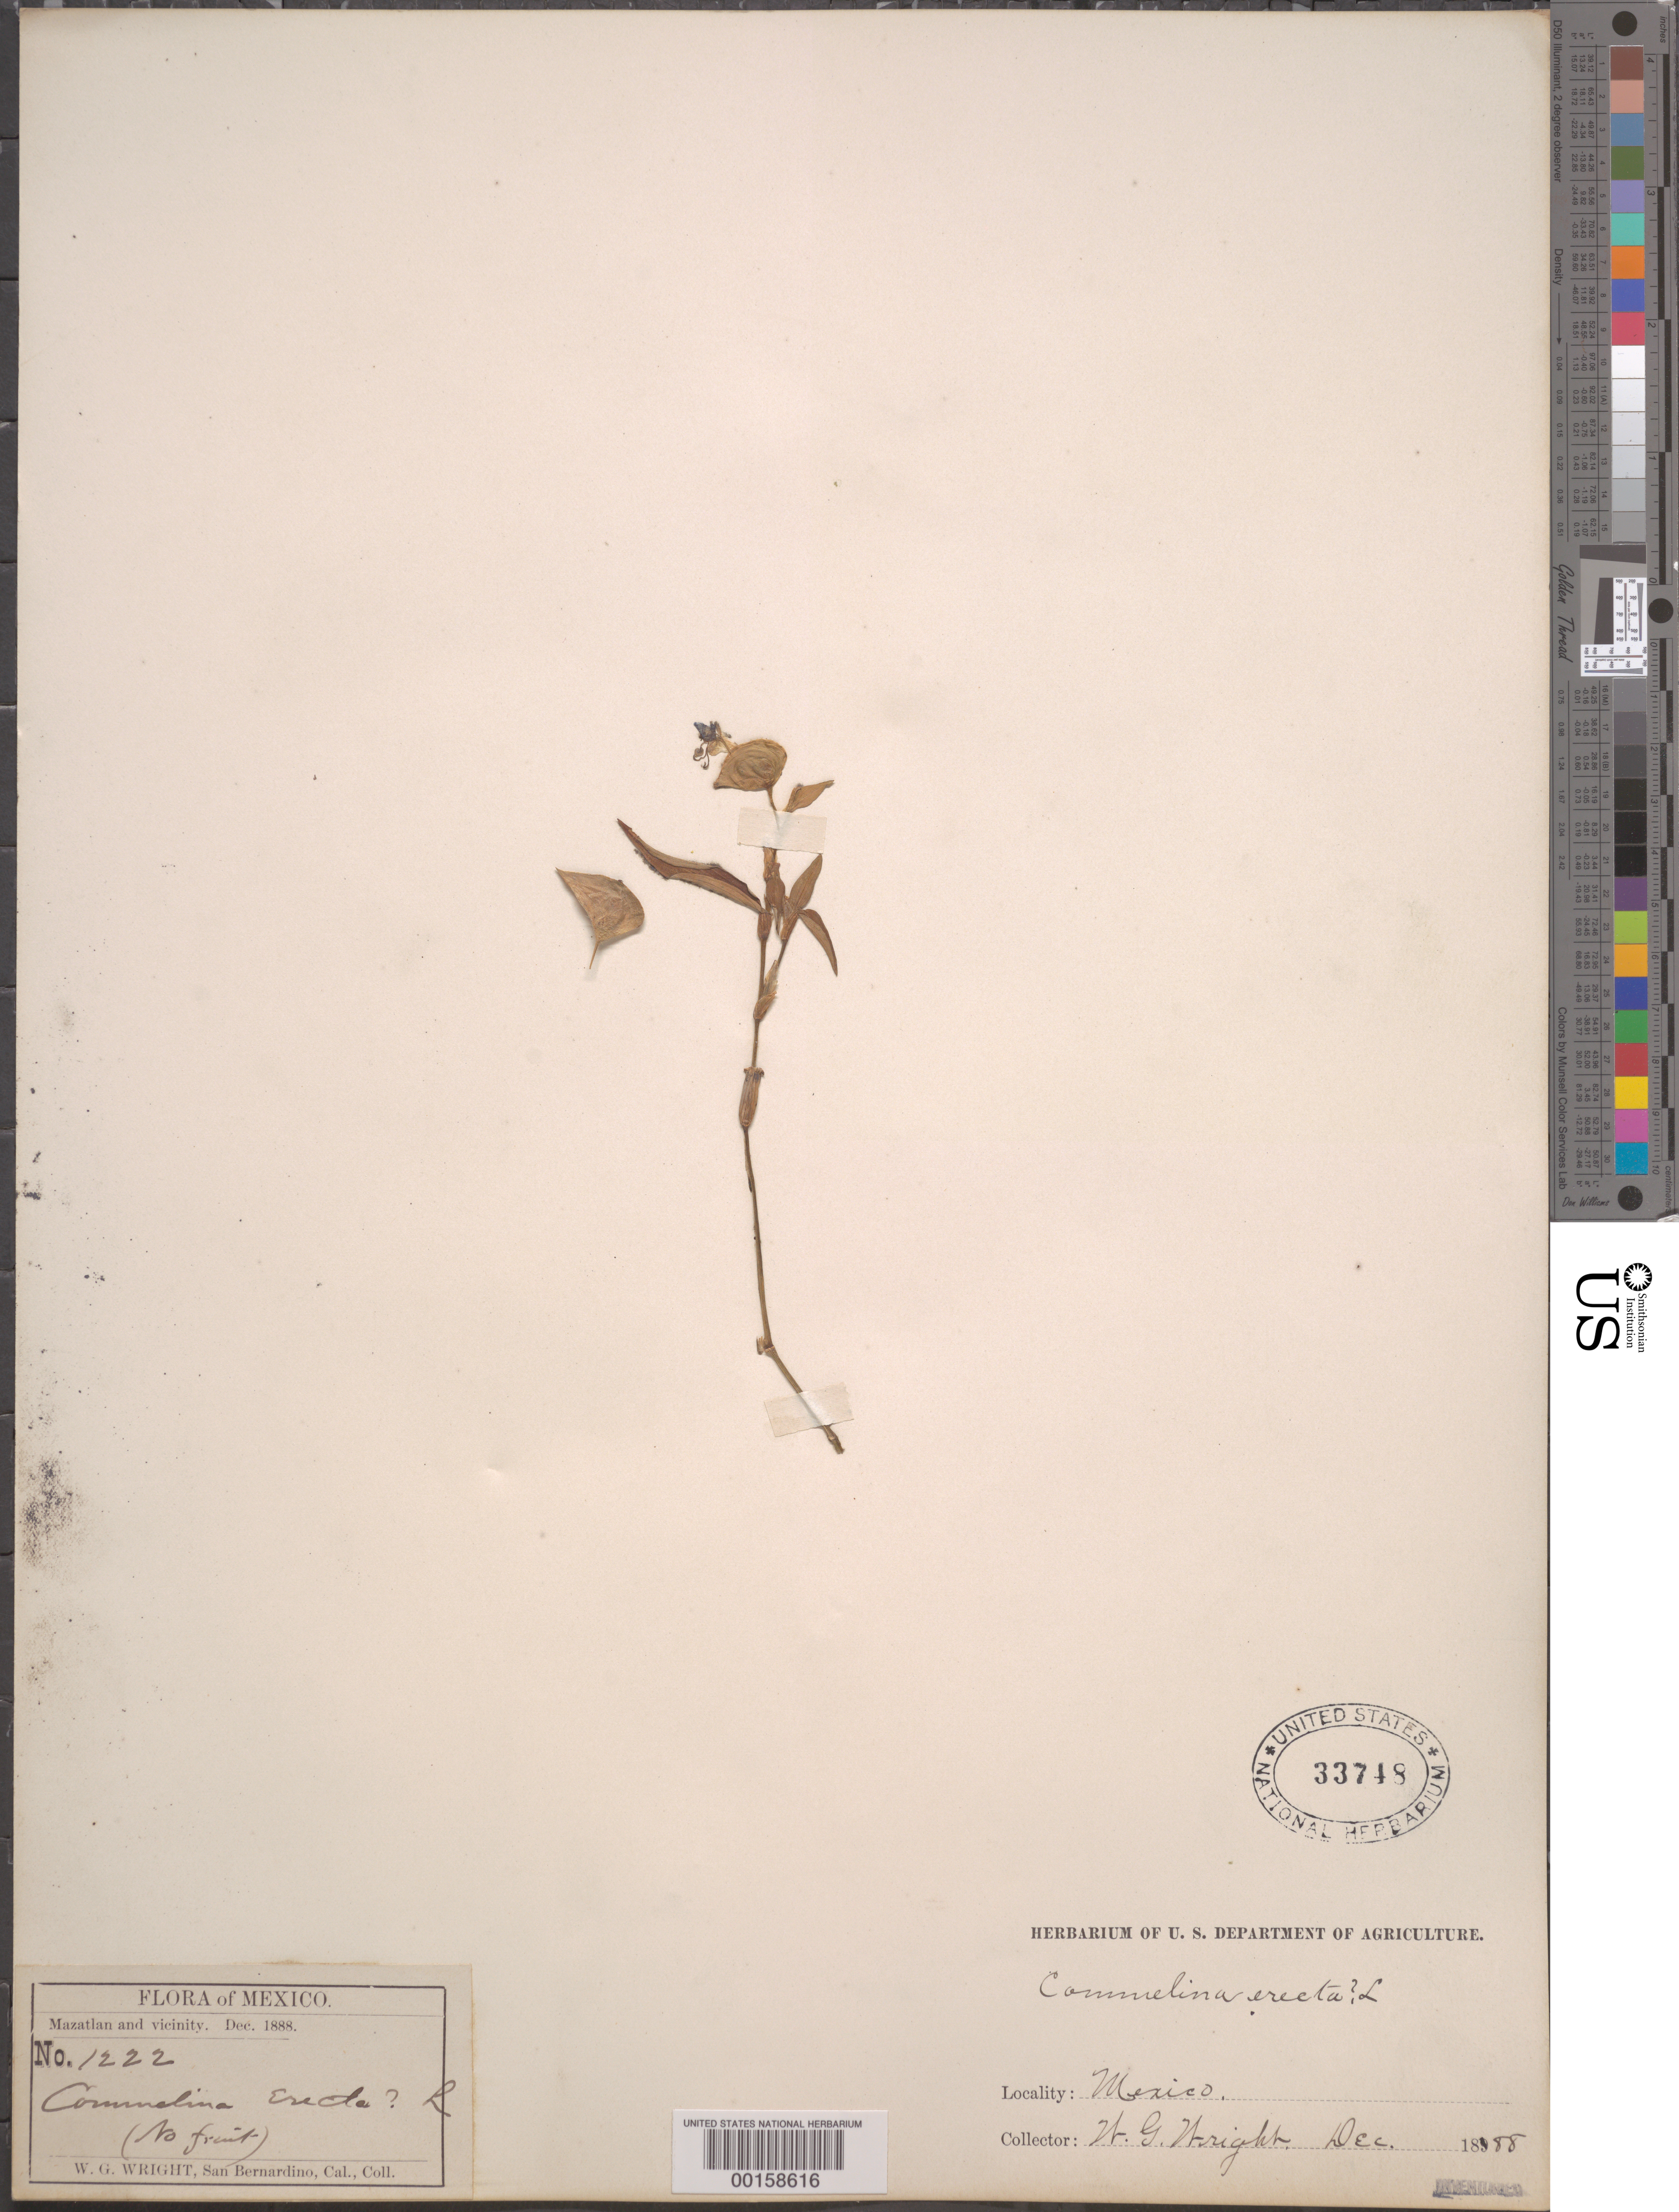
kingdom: Plantae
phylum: Tracheophyta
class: Liliopsida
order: Commelinales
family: Commelinaceae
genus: Commelina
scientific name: Commelina erecta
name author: L.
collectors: W. G. Wright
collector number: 1222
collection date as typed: Dec 1888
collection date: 1888-12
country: Mexico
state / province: Sinaloa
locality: Mazatlan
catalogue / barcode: US 33748